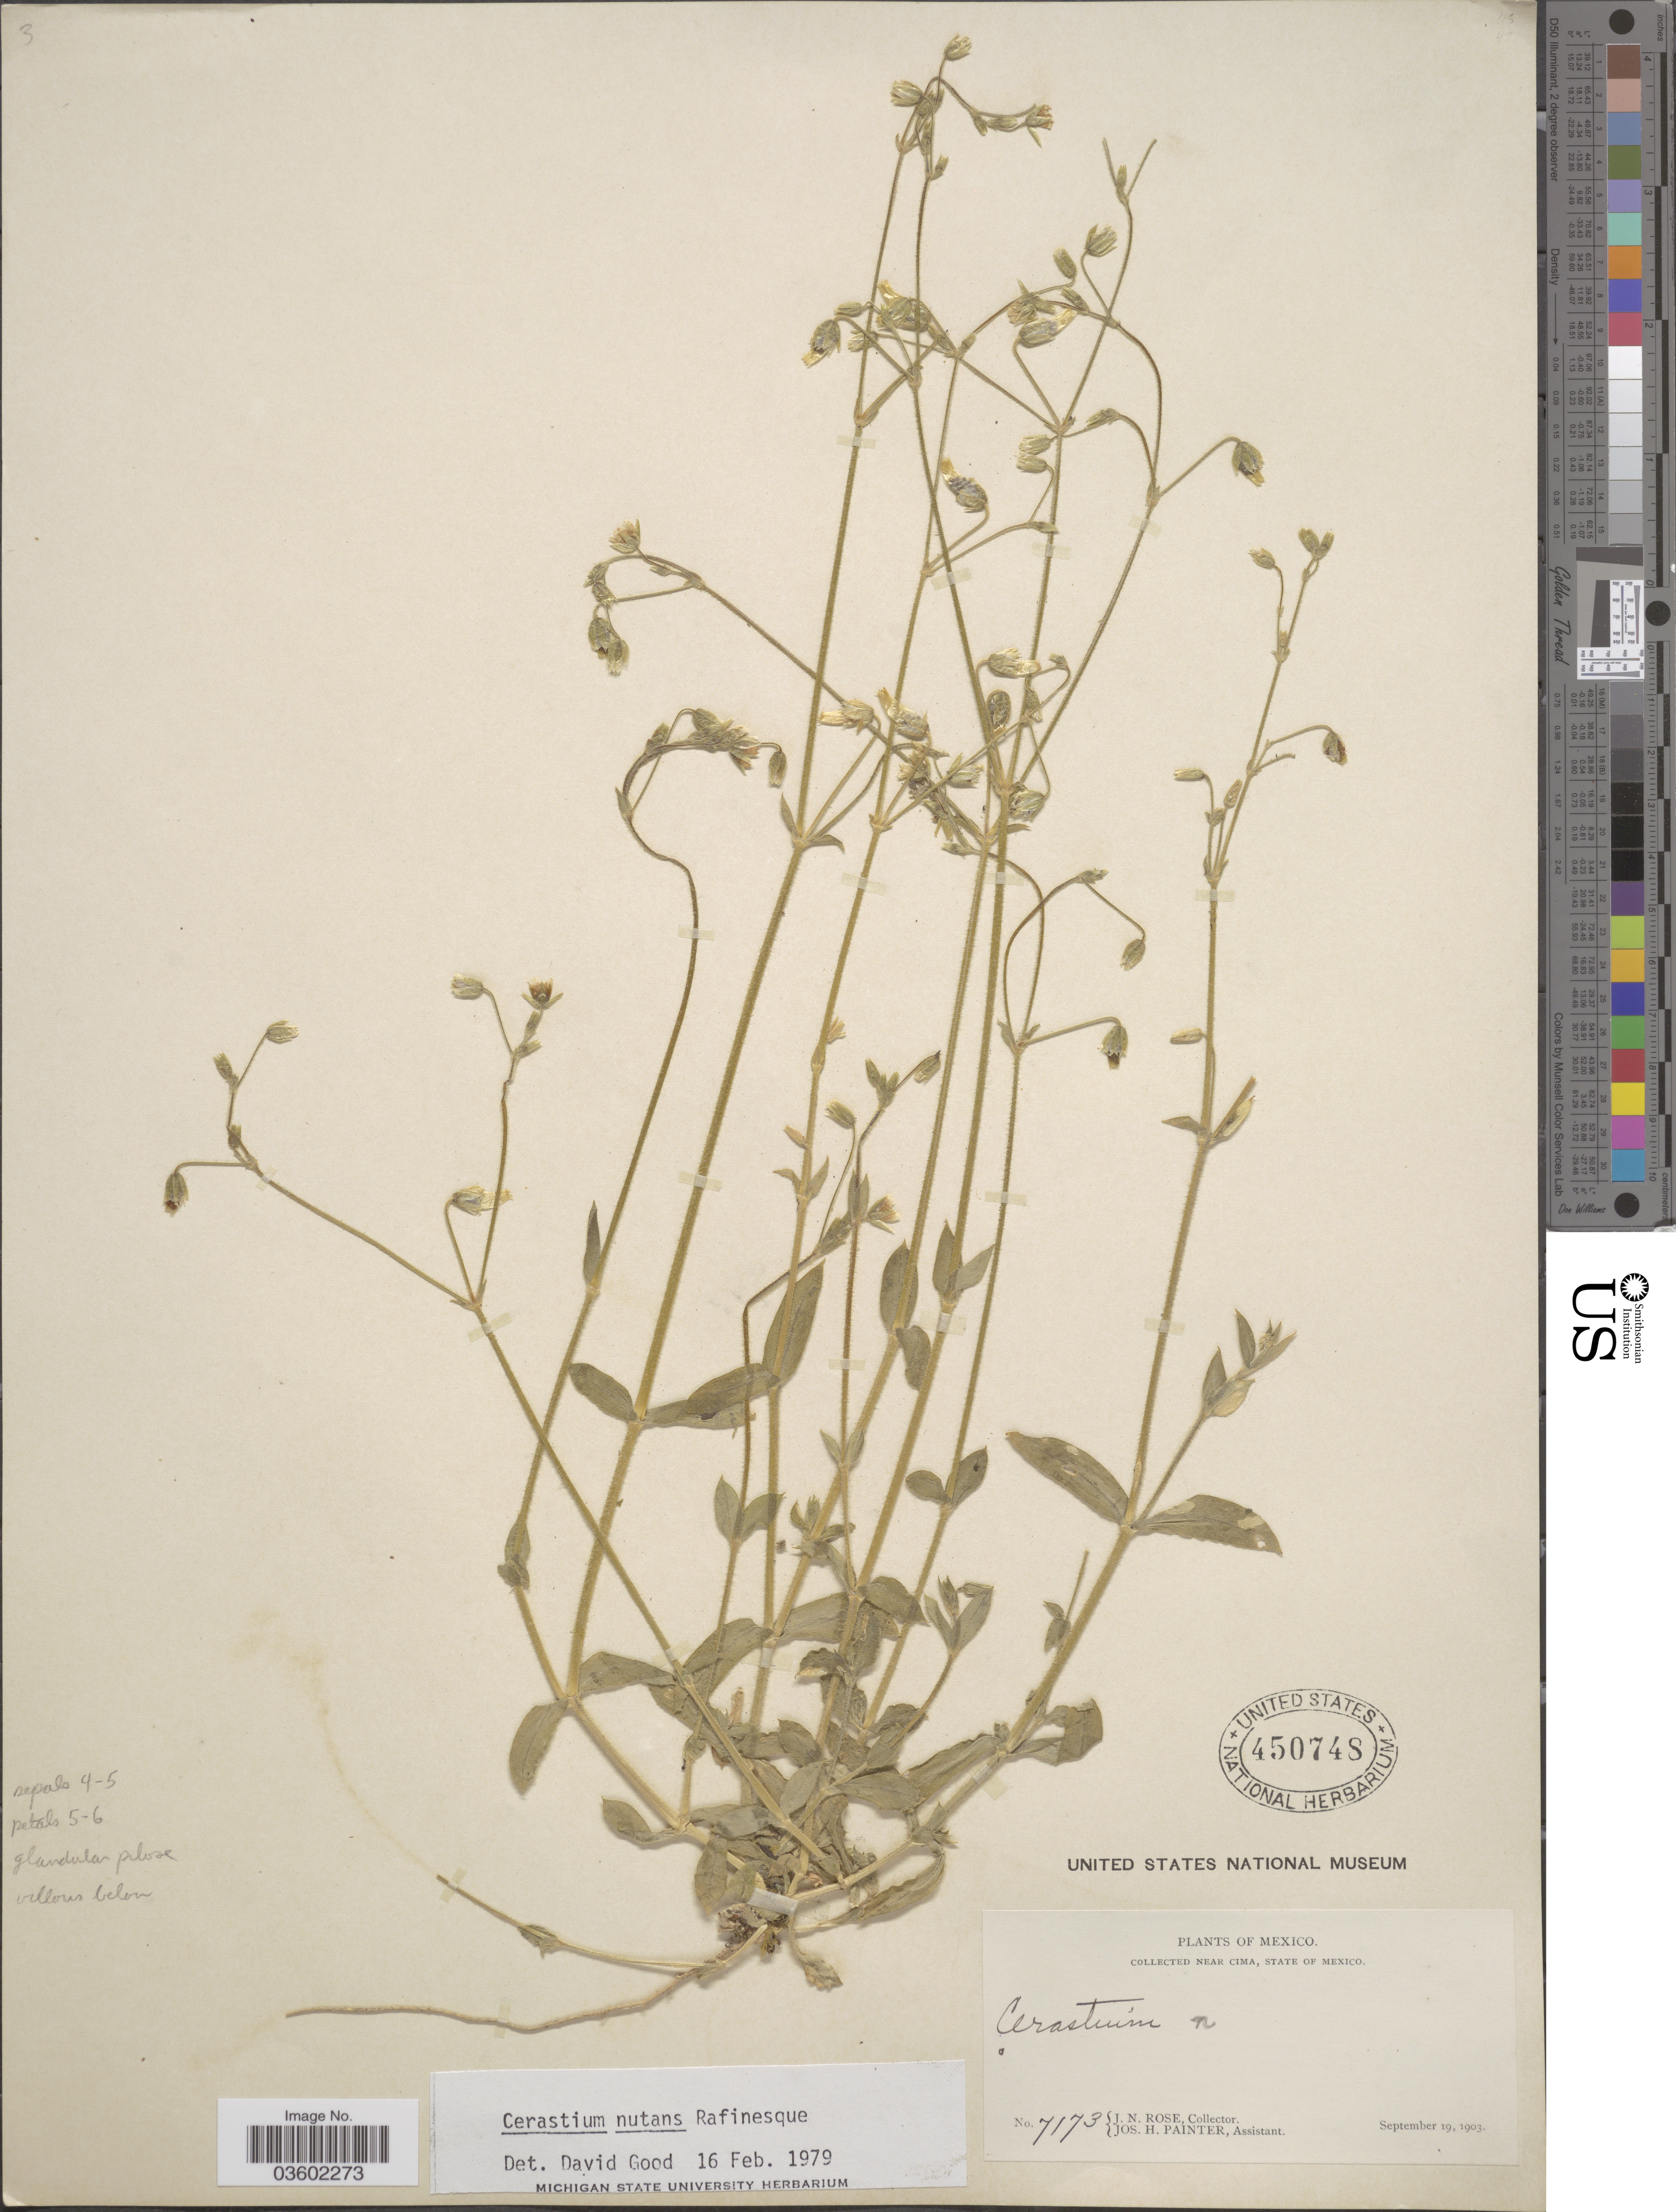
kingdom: Plantae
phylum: Tracheophyta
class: Magnoliopsida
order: Caryophyllales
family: Caryophyllaceae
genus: Cerastium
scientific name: Cerastium nutans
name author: Raf.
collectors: J. N. Rose & J. H. Painter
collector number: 7173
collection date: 1903-09-19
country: Mexico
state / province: México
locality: Near Cima.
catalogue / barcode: US 450748